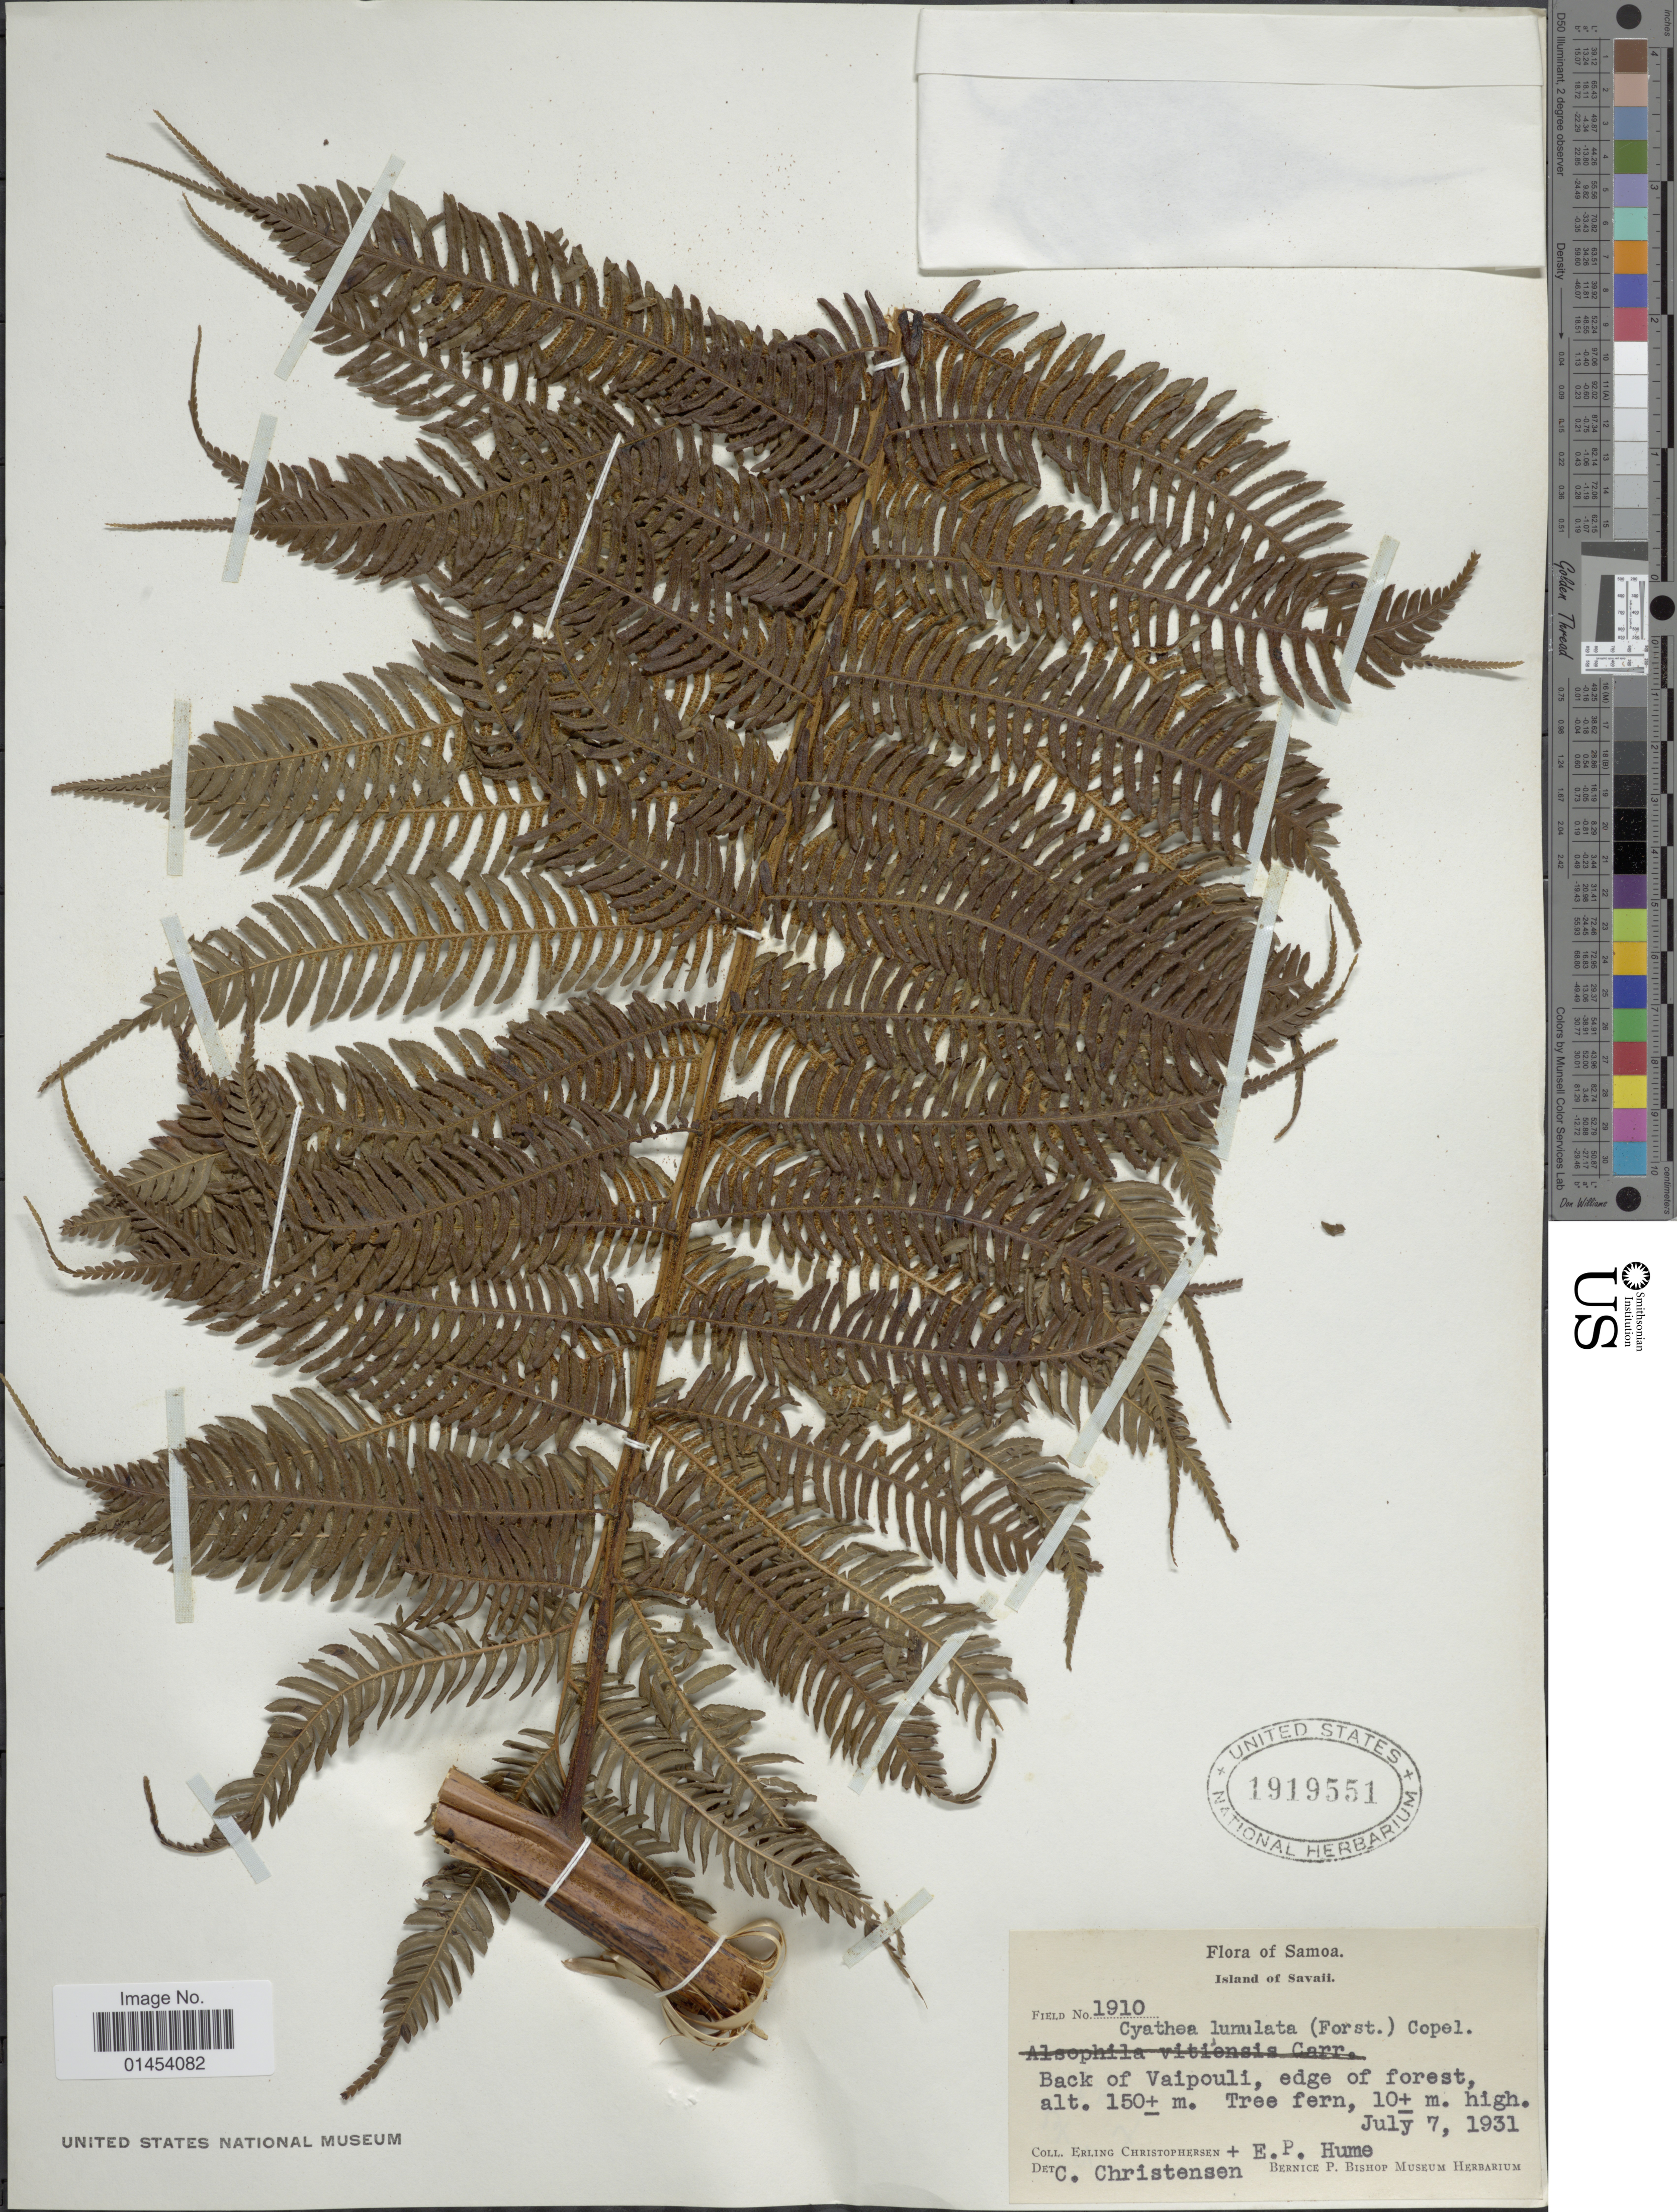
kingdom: Plantae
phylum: Tracheophyta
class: Polypodiopsida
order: Cyatheales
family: Cyatheaceae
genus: Cyathea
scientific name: Cyathea lunulata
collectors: E. Christophersen & E. P. Hume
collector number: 1910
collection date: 1931-07-07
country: Samoa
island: Savai'i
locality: Island of Savaii. Back of Vaipouli, edge of forest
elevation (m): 150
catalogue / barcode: US 1919551